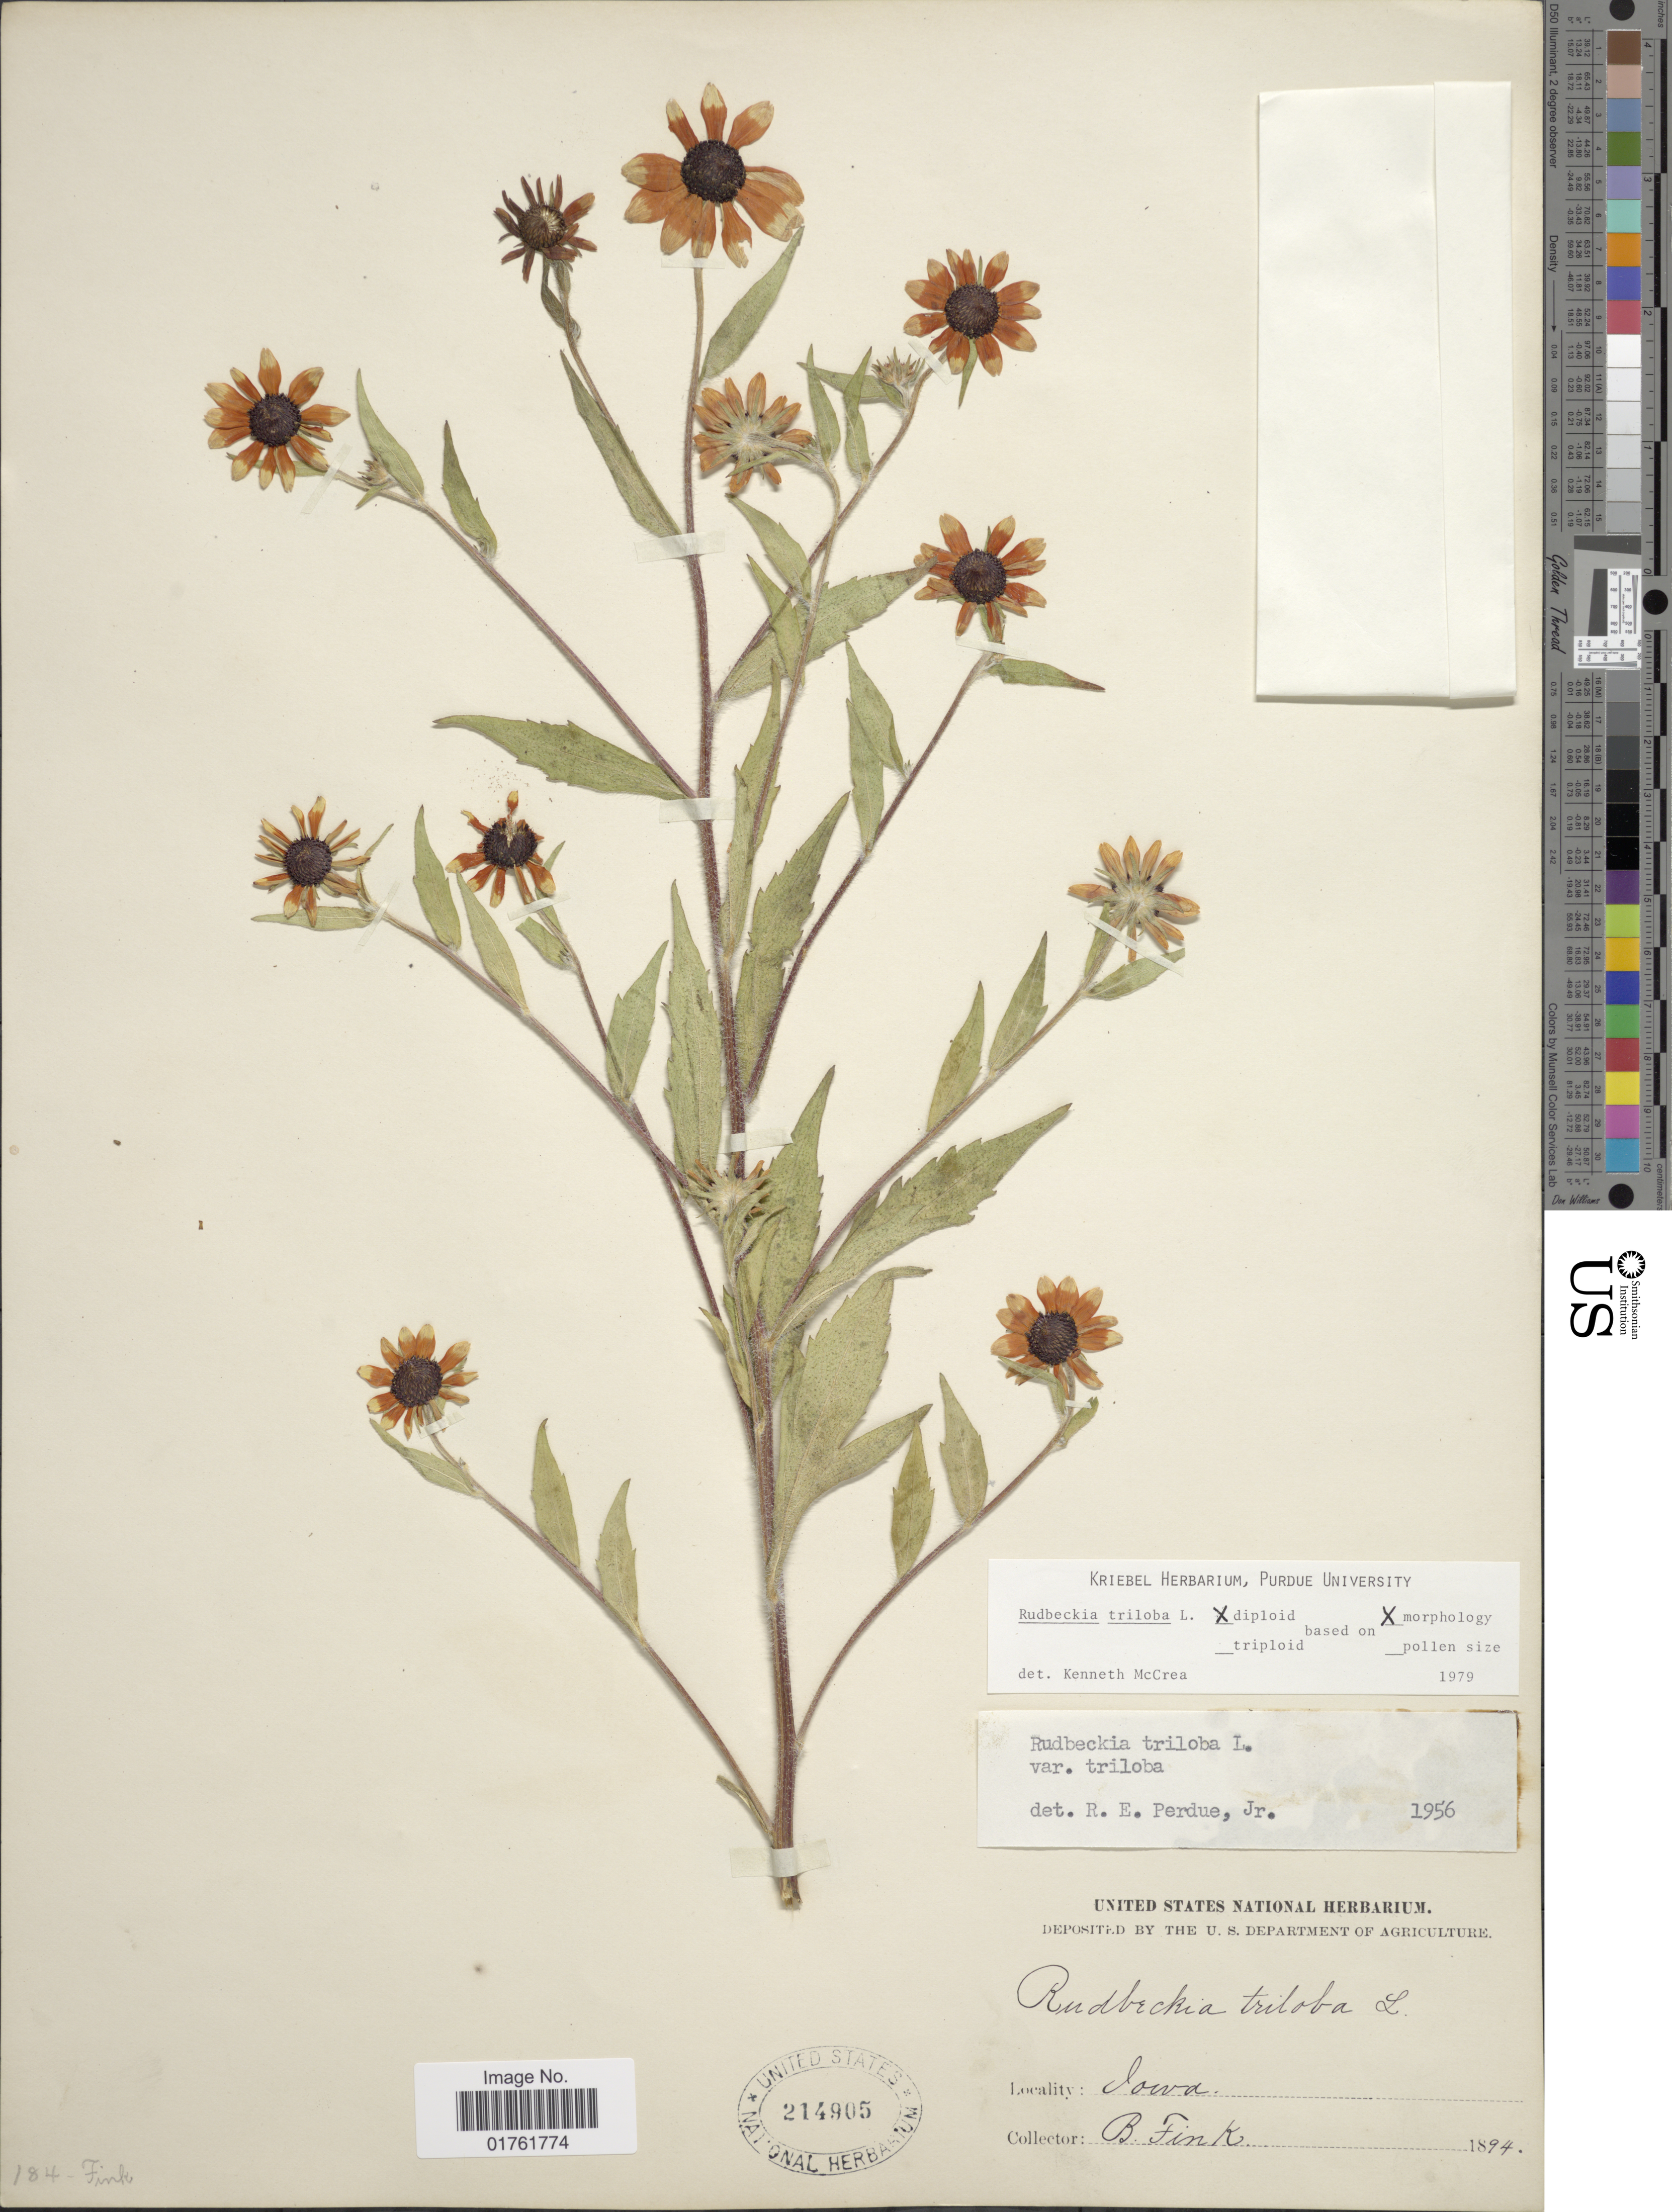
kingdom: Plantae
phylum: Tracheophyta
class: Magnoliopsida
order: Asterales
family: Asteraceae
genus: Rudbeckia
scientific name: Rudbeckia triloba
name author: L.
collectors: B. Fink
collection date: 1894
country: United States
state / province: Iowa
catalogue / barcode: US 214905